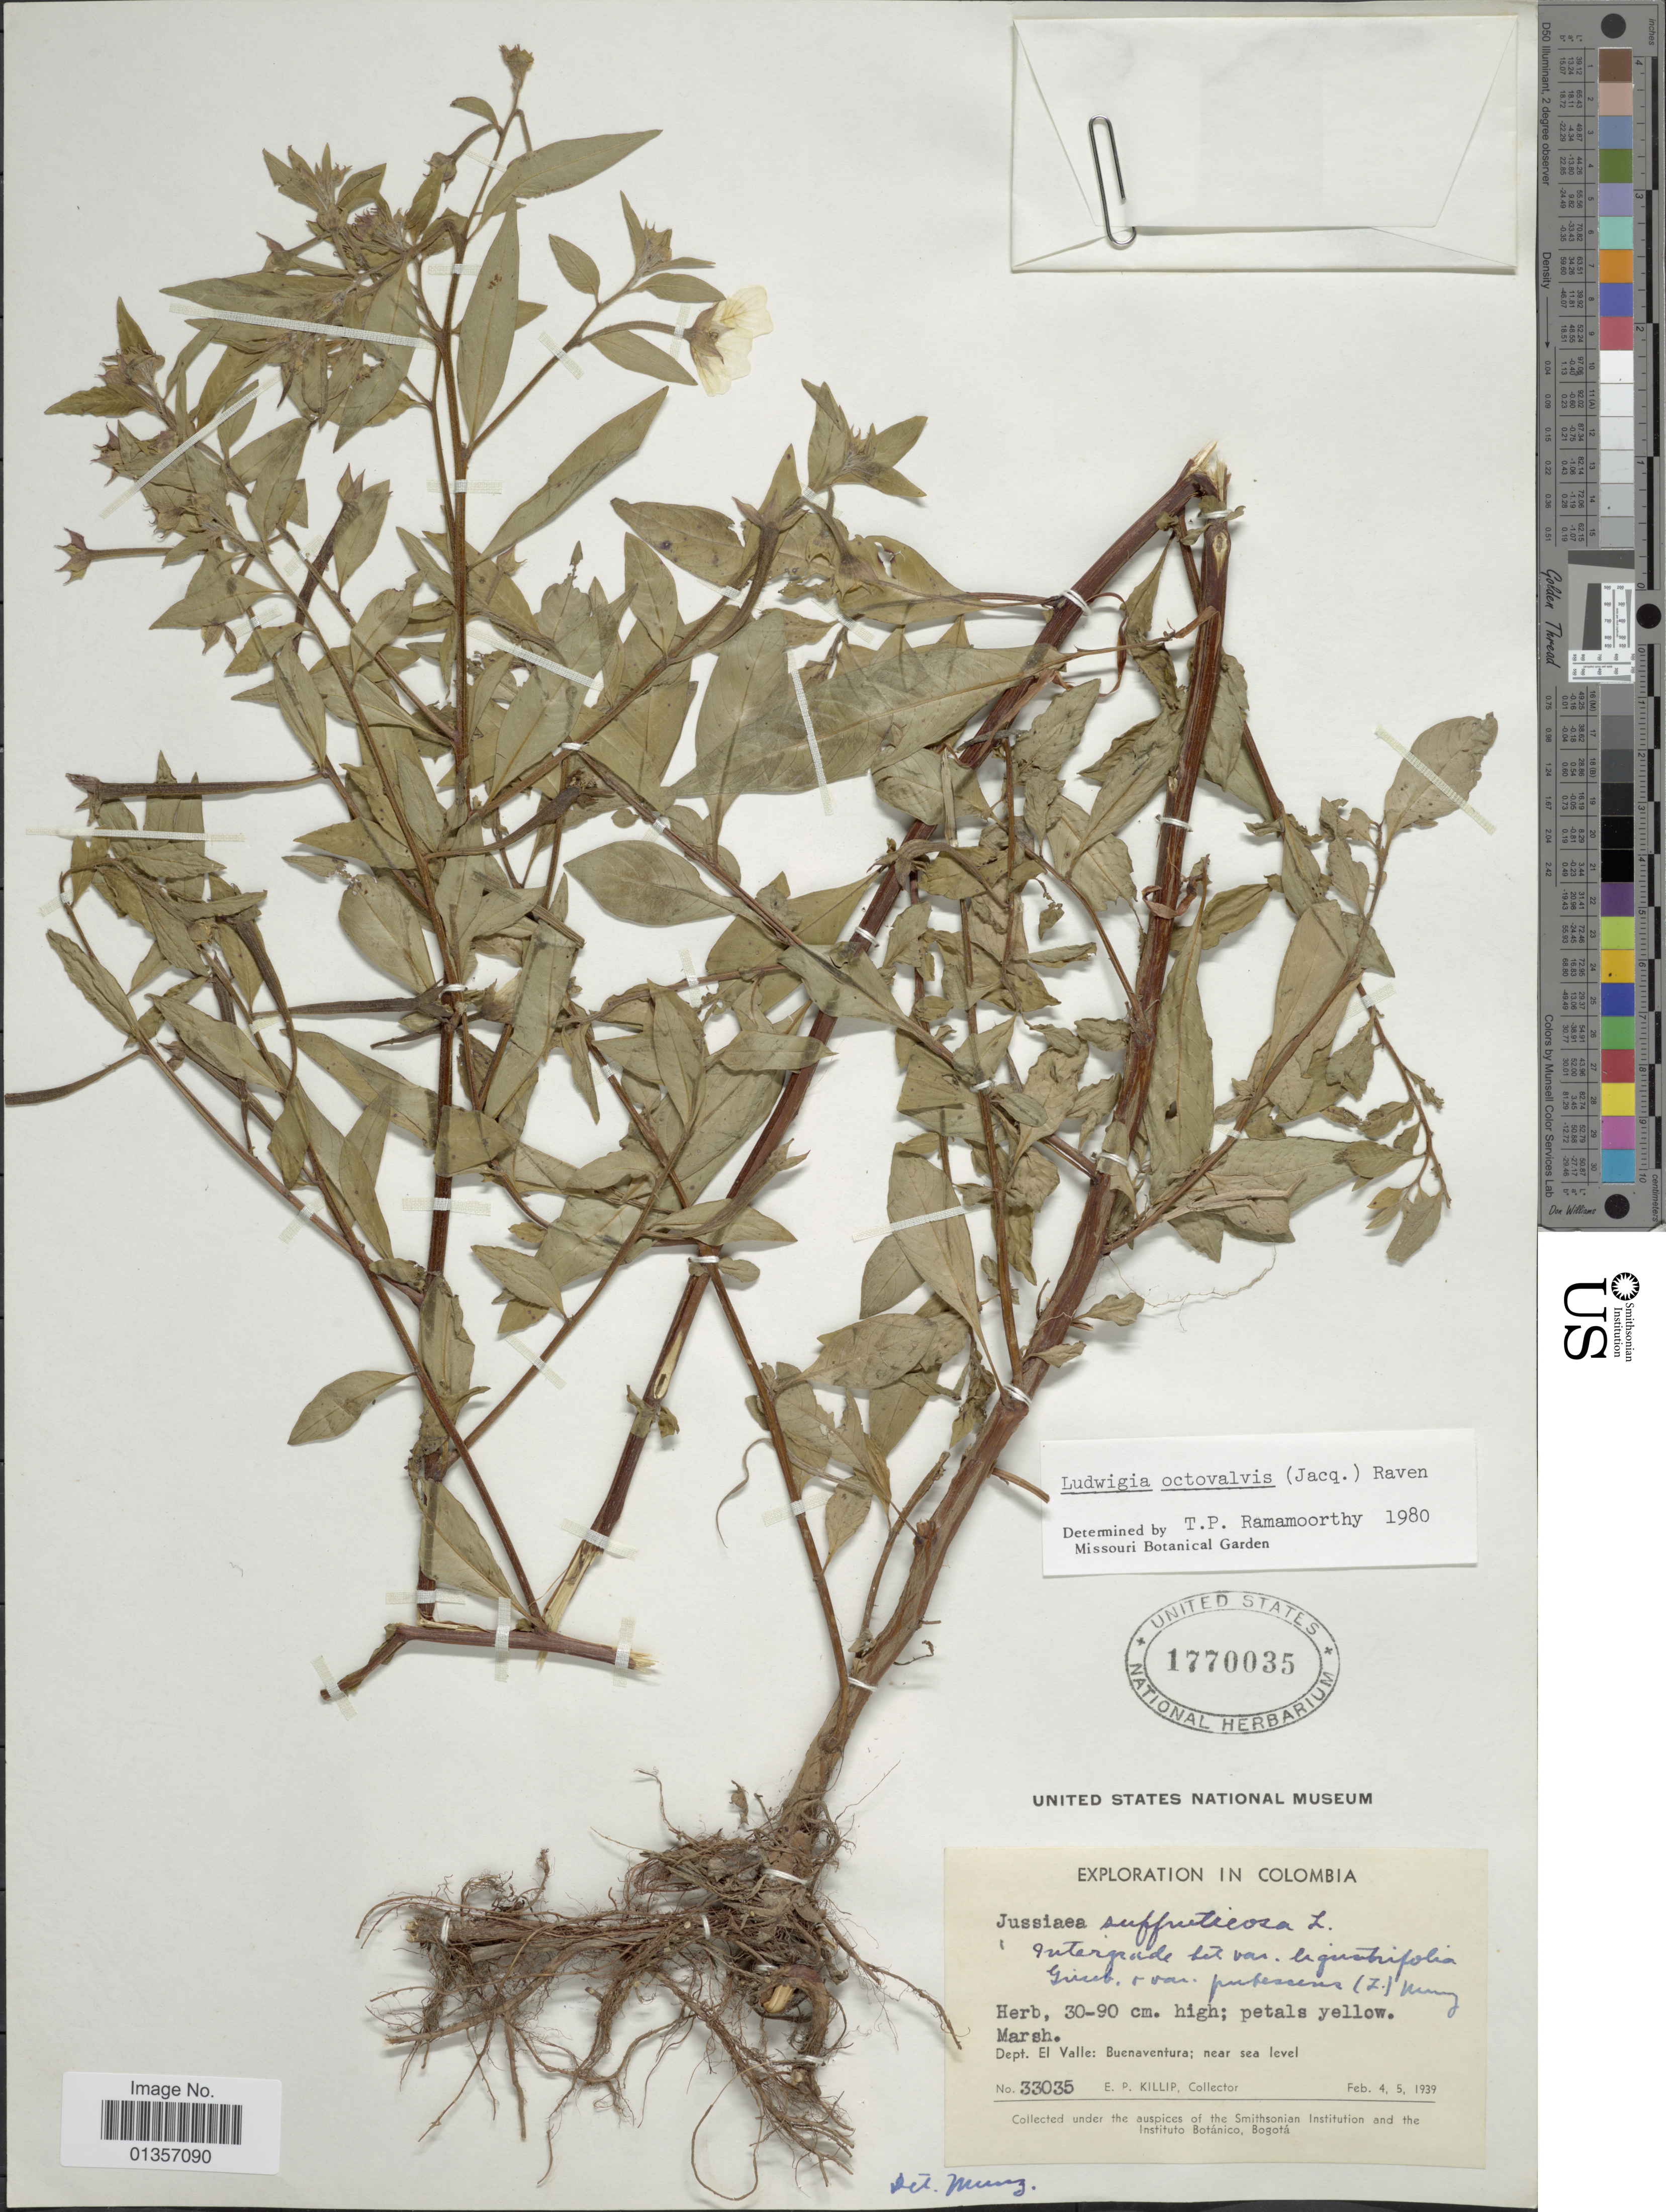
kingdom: Plantae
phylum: Tracheophyta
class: Magnoliopsida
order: Myrtales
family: Onagraceae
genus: Ludwigia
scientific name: Ludwigia octovalvis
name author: (Jacq.) P.H. Raven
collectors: E. P. Killip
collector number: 33035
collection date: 1939-02-04/1939-02-05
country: Colombia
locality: Dept. El Valle: Buenaventura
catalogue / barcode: US 1770035